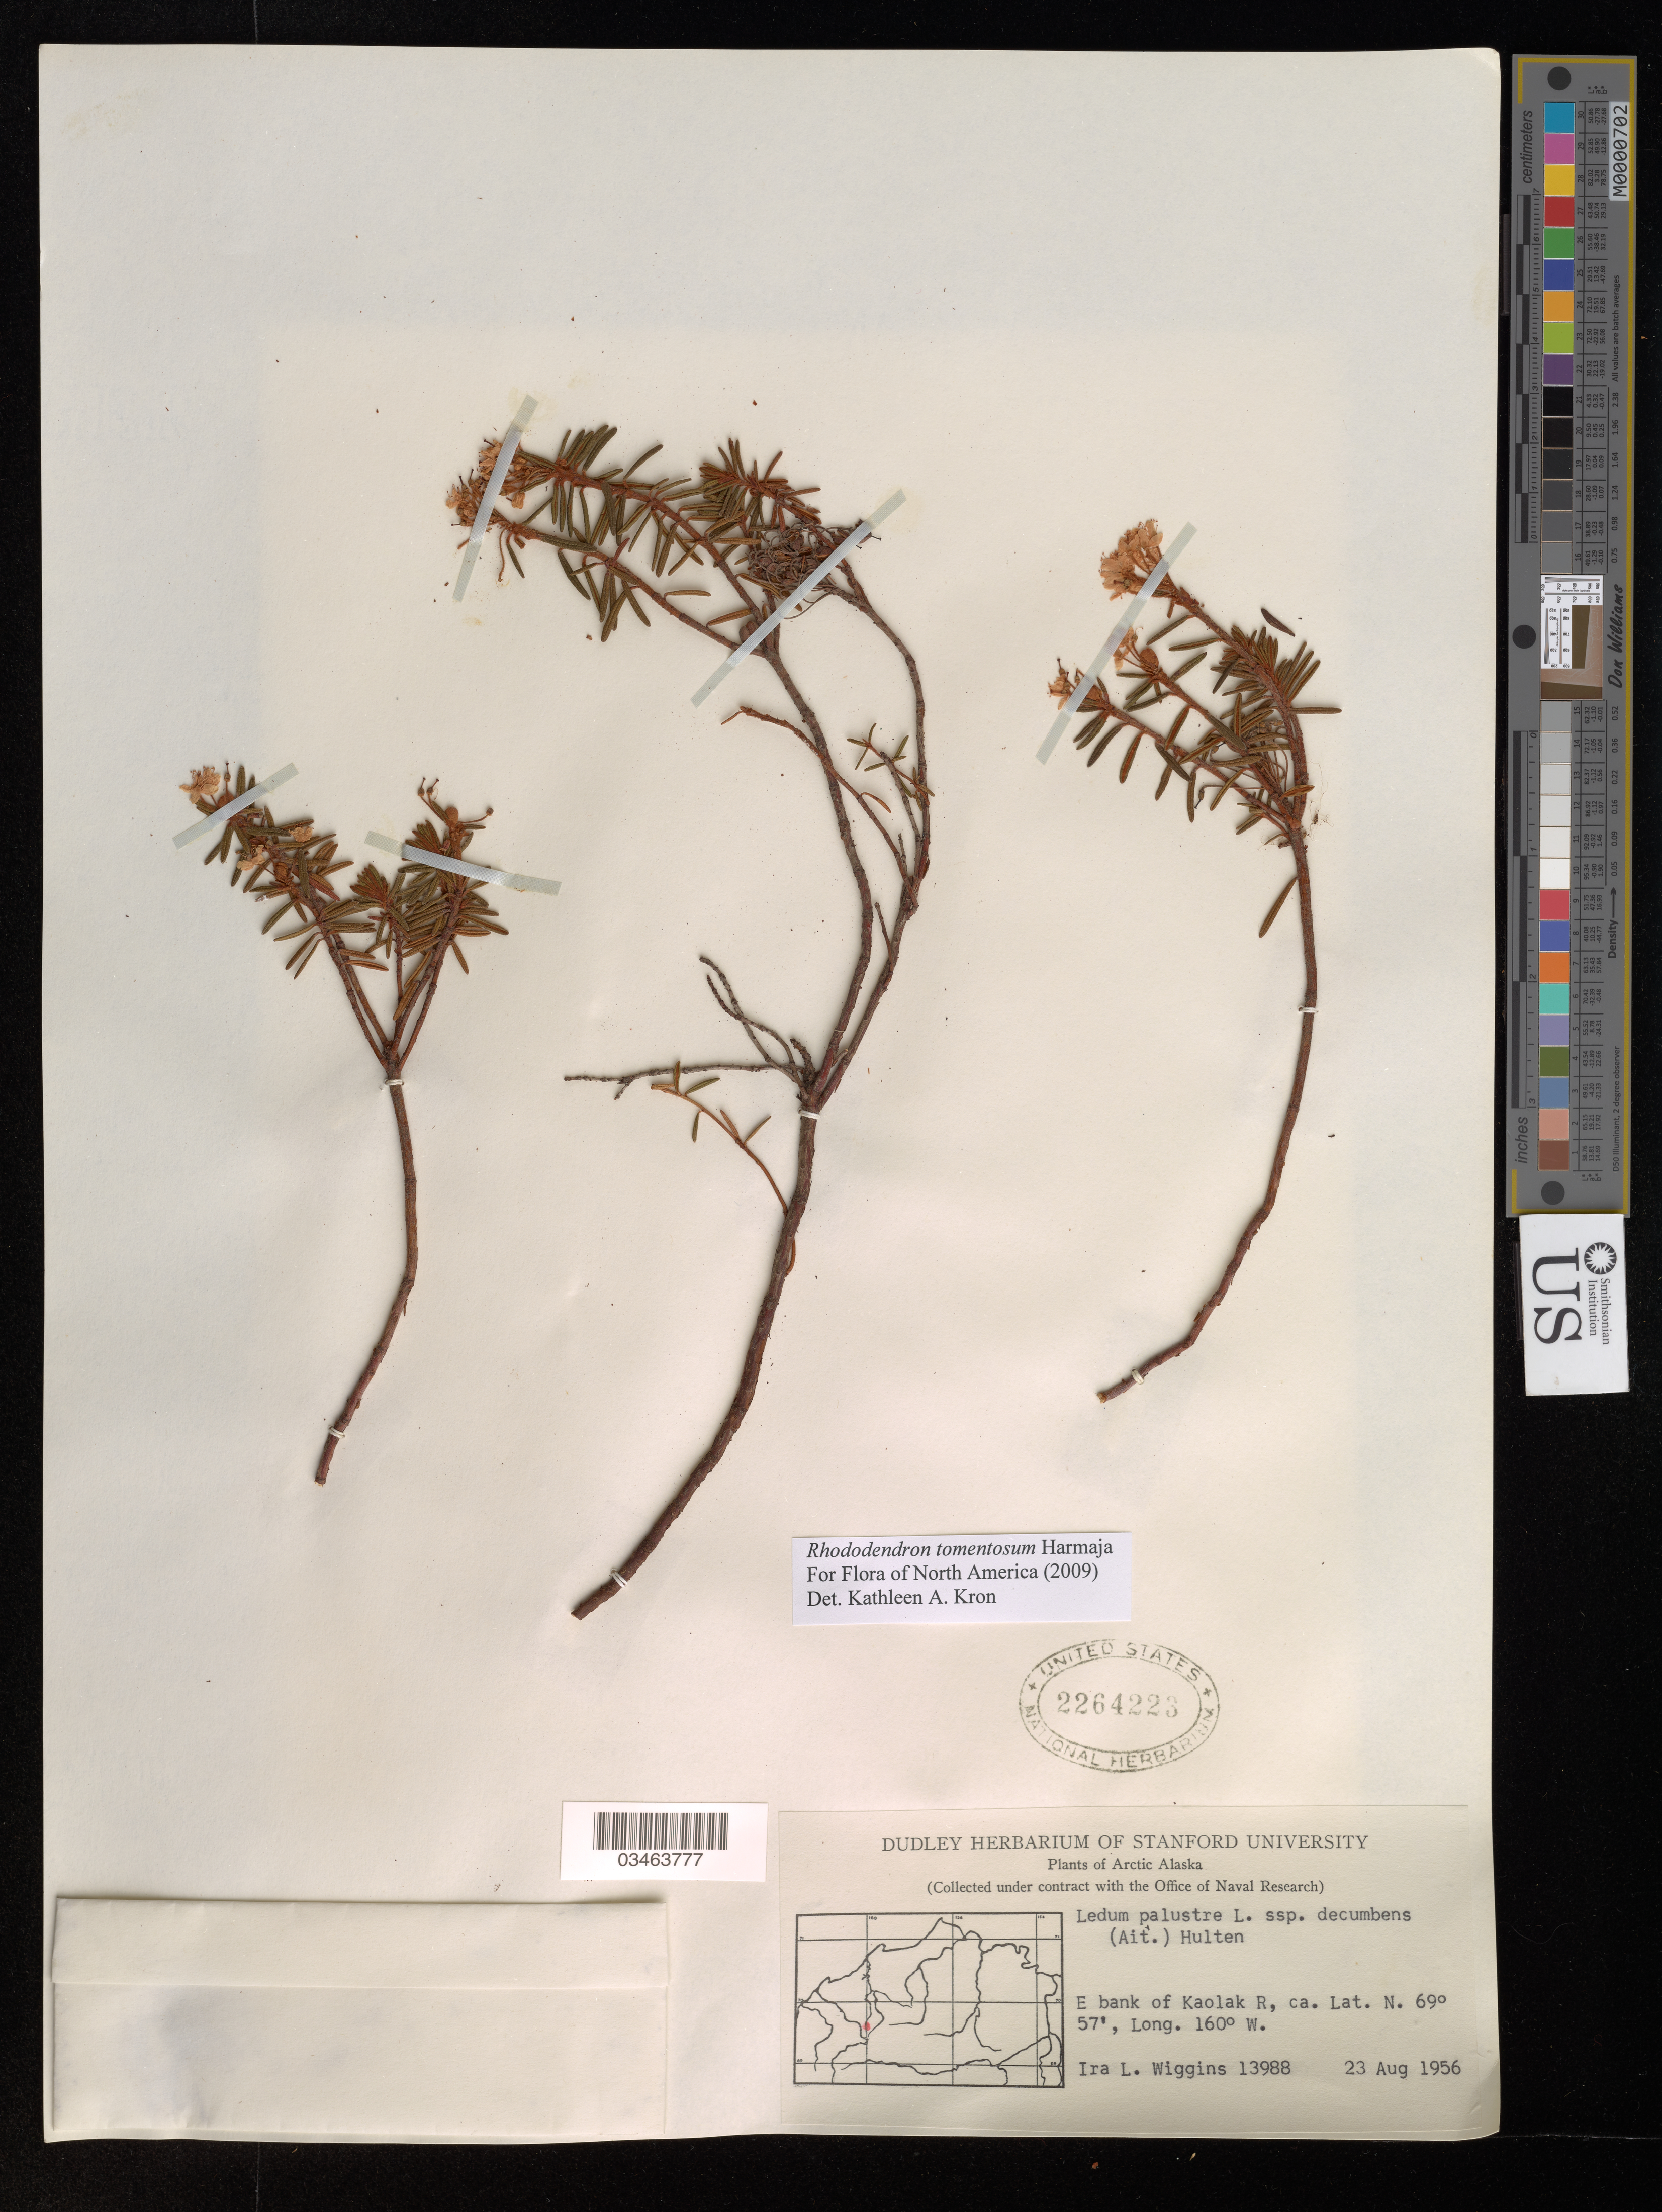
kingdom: Plantae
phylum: Tracheophyta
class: Magnoliopsida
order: Ericales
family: Ericaceae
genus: Rhododendron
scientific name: Rhododendron tomentosum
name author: Harmaja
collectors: I. L. Wiggins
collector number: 13988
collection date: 1956-08-23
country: United States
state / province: Alaska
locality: Arctic Alaska. E bank of Kaolak R.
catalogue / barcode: US 2264223